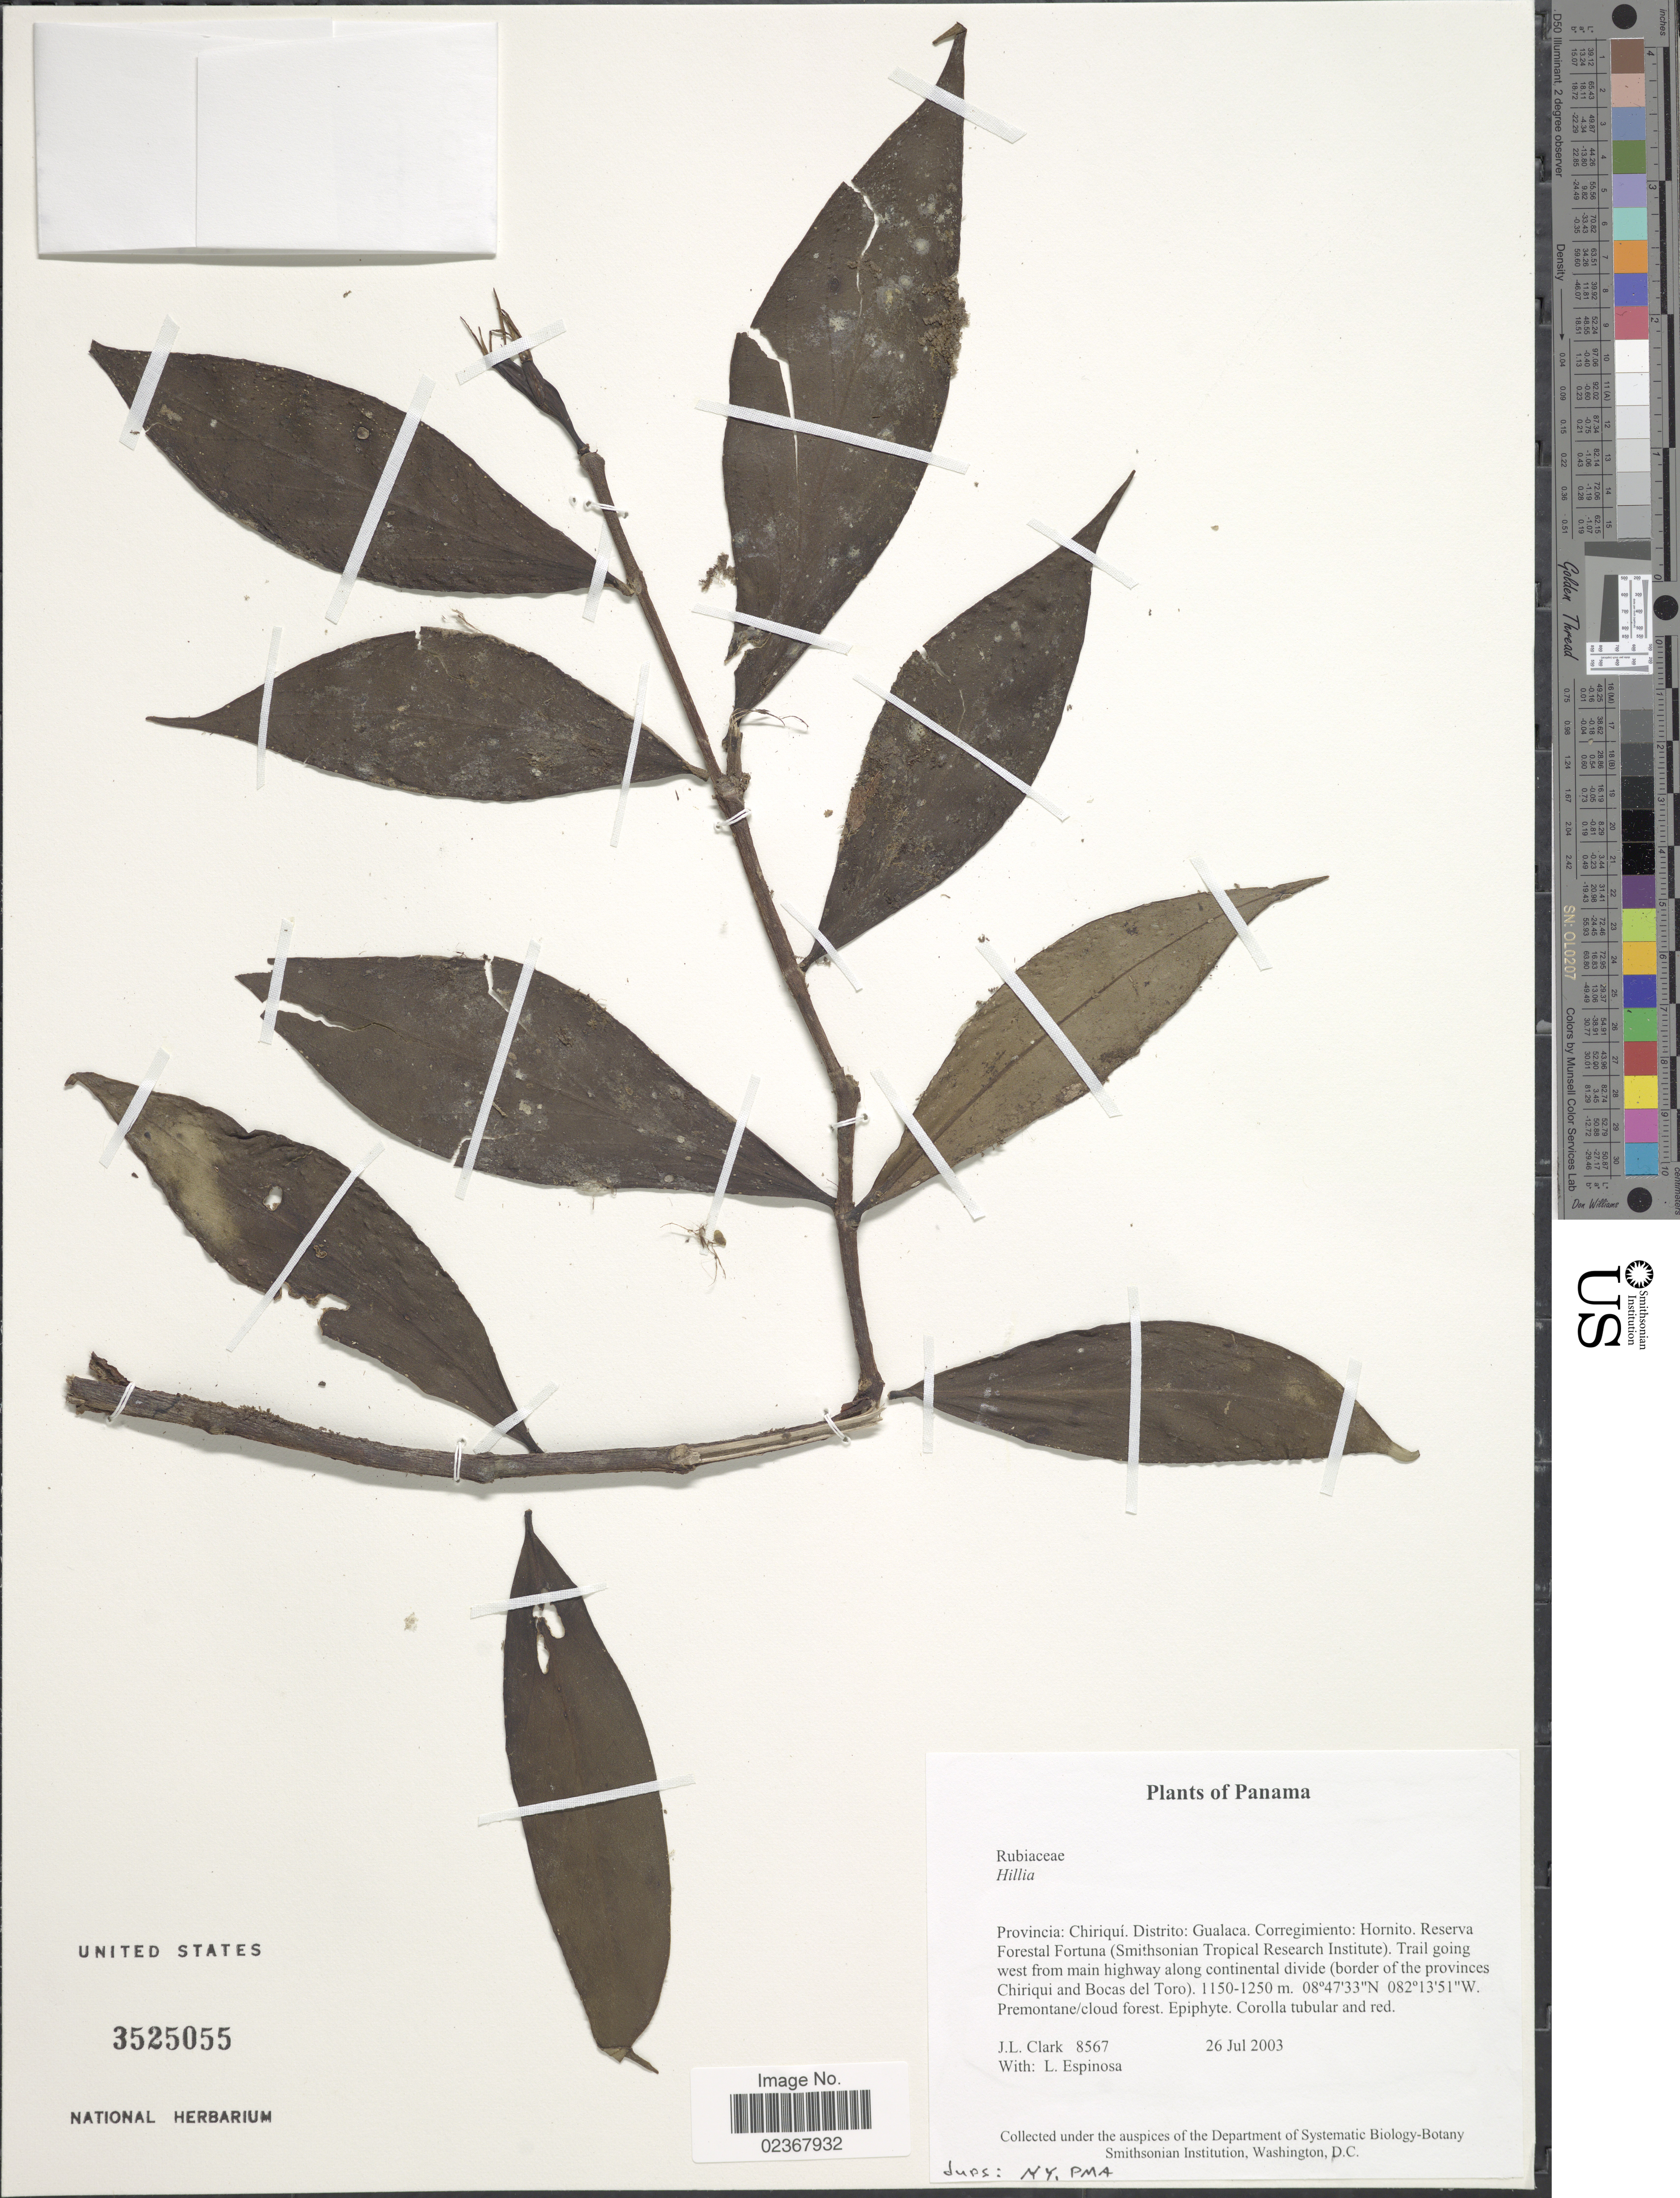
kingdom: Plantae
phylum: Tracheophyta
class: Magnoliopsida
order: Gentianales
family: Rubiaceae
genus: Hillia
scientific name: Hillia sp.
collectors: J. L. Clark & L. Espinosa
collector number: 8567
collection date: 2003-07-26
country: Panama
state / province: Chiriqui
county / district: Gualaca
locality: Distrito: Gualaca. Corregimiento: Hornito. Reserva Forestal Fortuna (Smithsonian Tropical Research Institute). Trail going west from main highway along continental divide (border of the provinces Chiriqui and Bocas del Torro)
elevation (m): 1150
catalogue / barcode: US 3525055